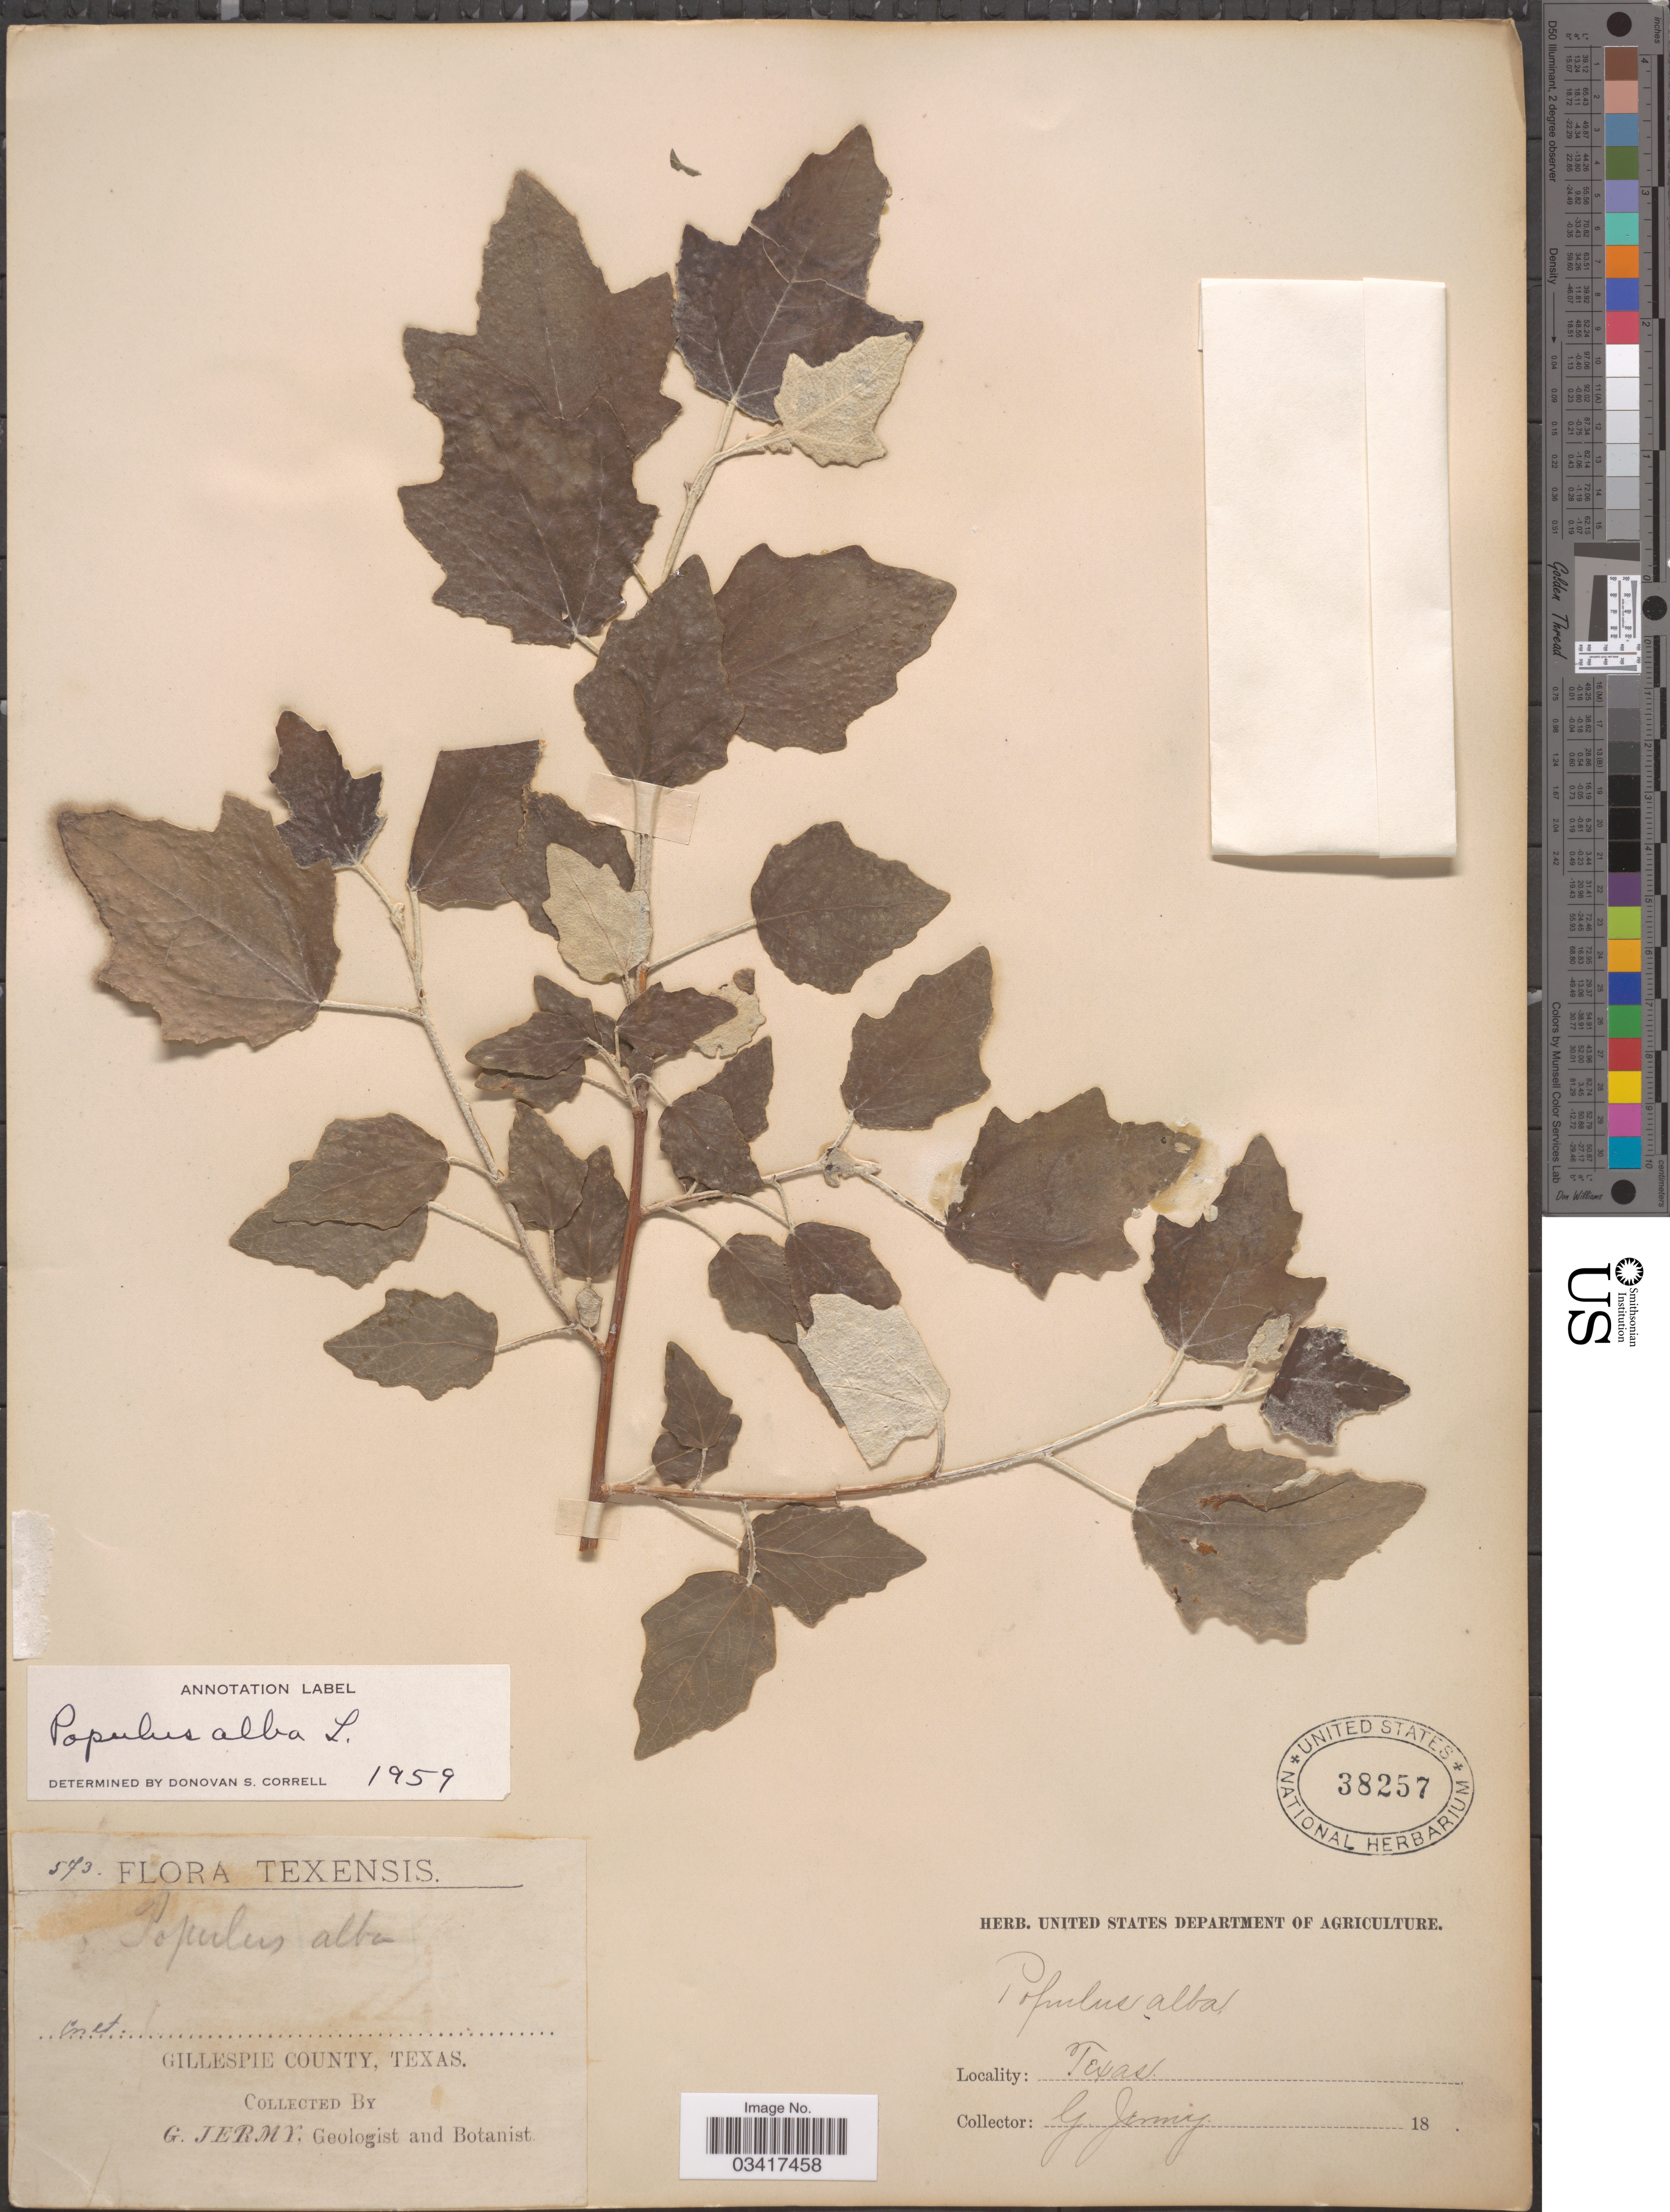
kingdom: Plantae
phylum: Tracheophyta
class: Magnoliopsida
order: Malpighiales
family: Salicaceae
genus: Populus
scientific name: Populus alba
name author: L.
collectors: G. Jermy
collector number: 573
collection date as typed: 18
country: United States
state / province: Texas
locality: Gillespie County.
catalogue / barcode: US 38257